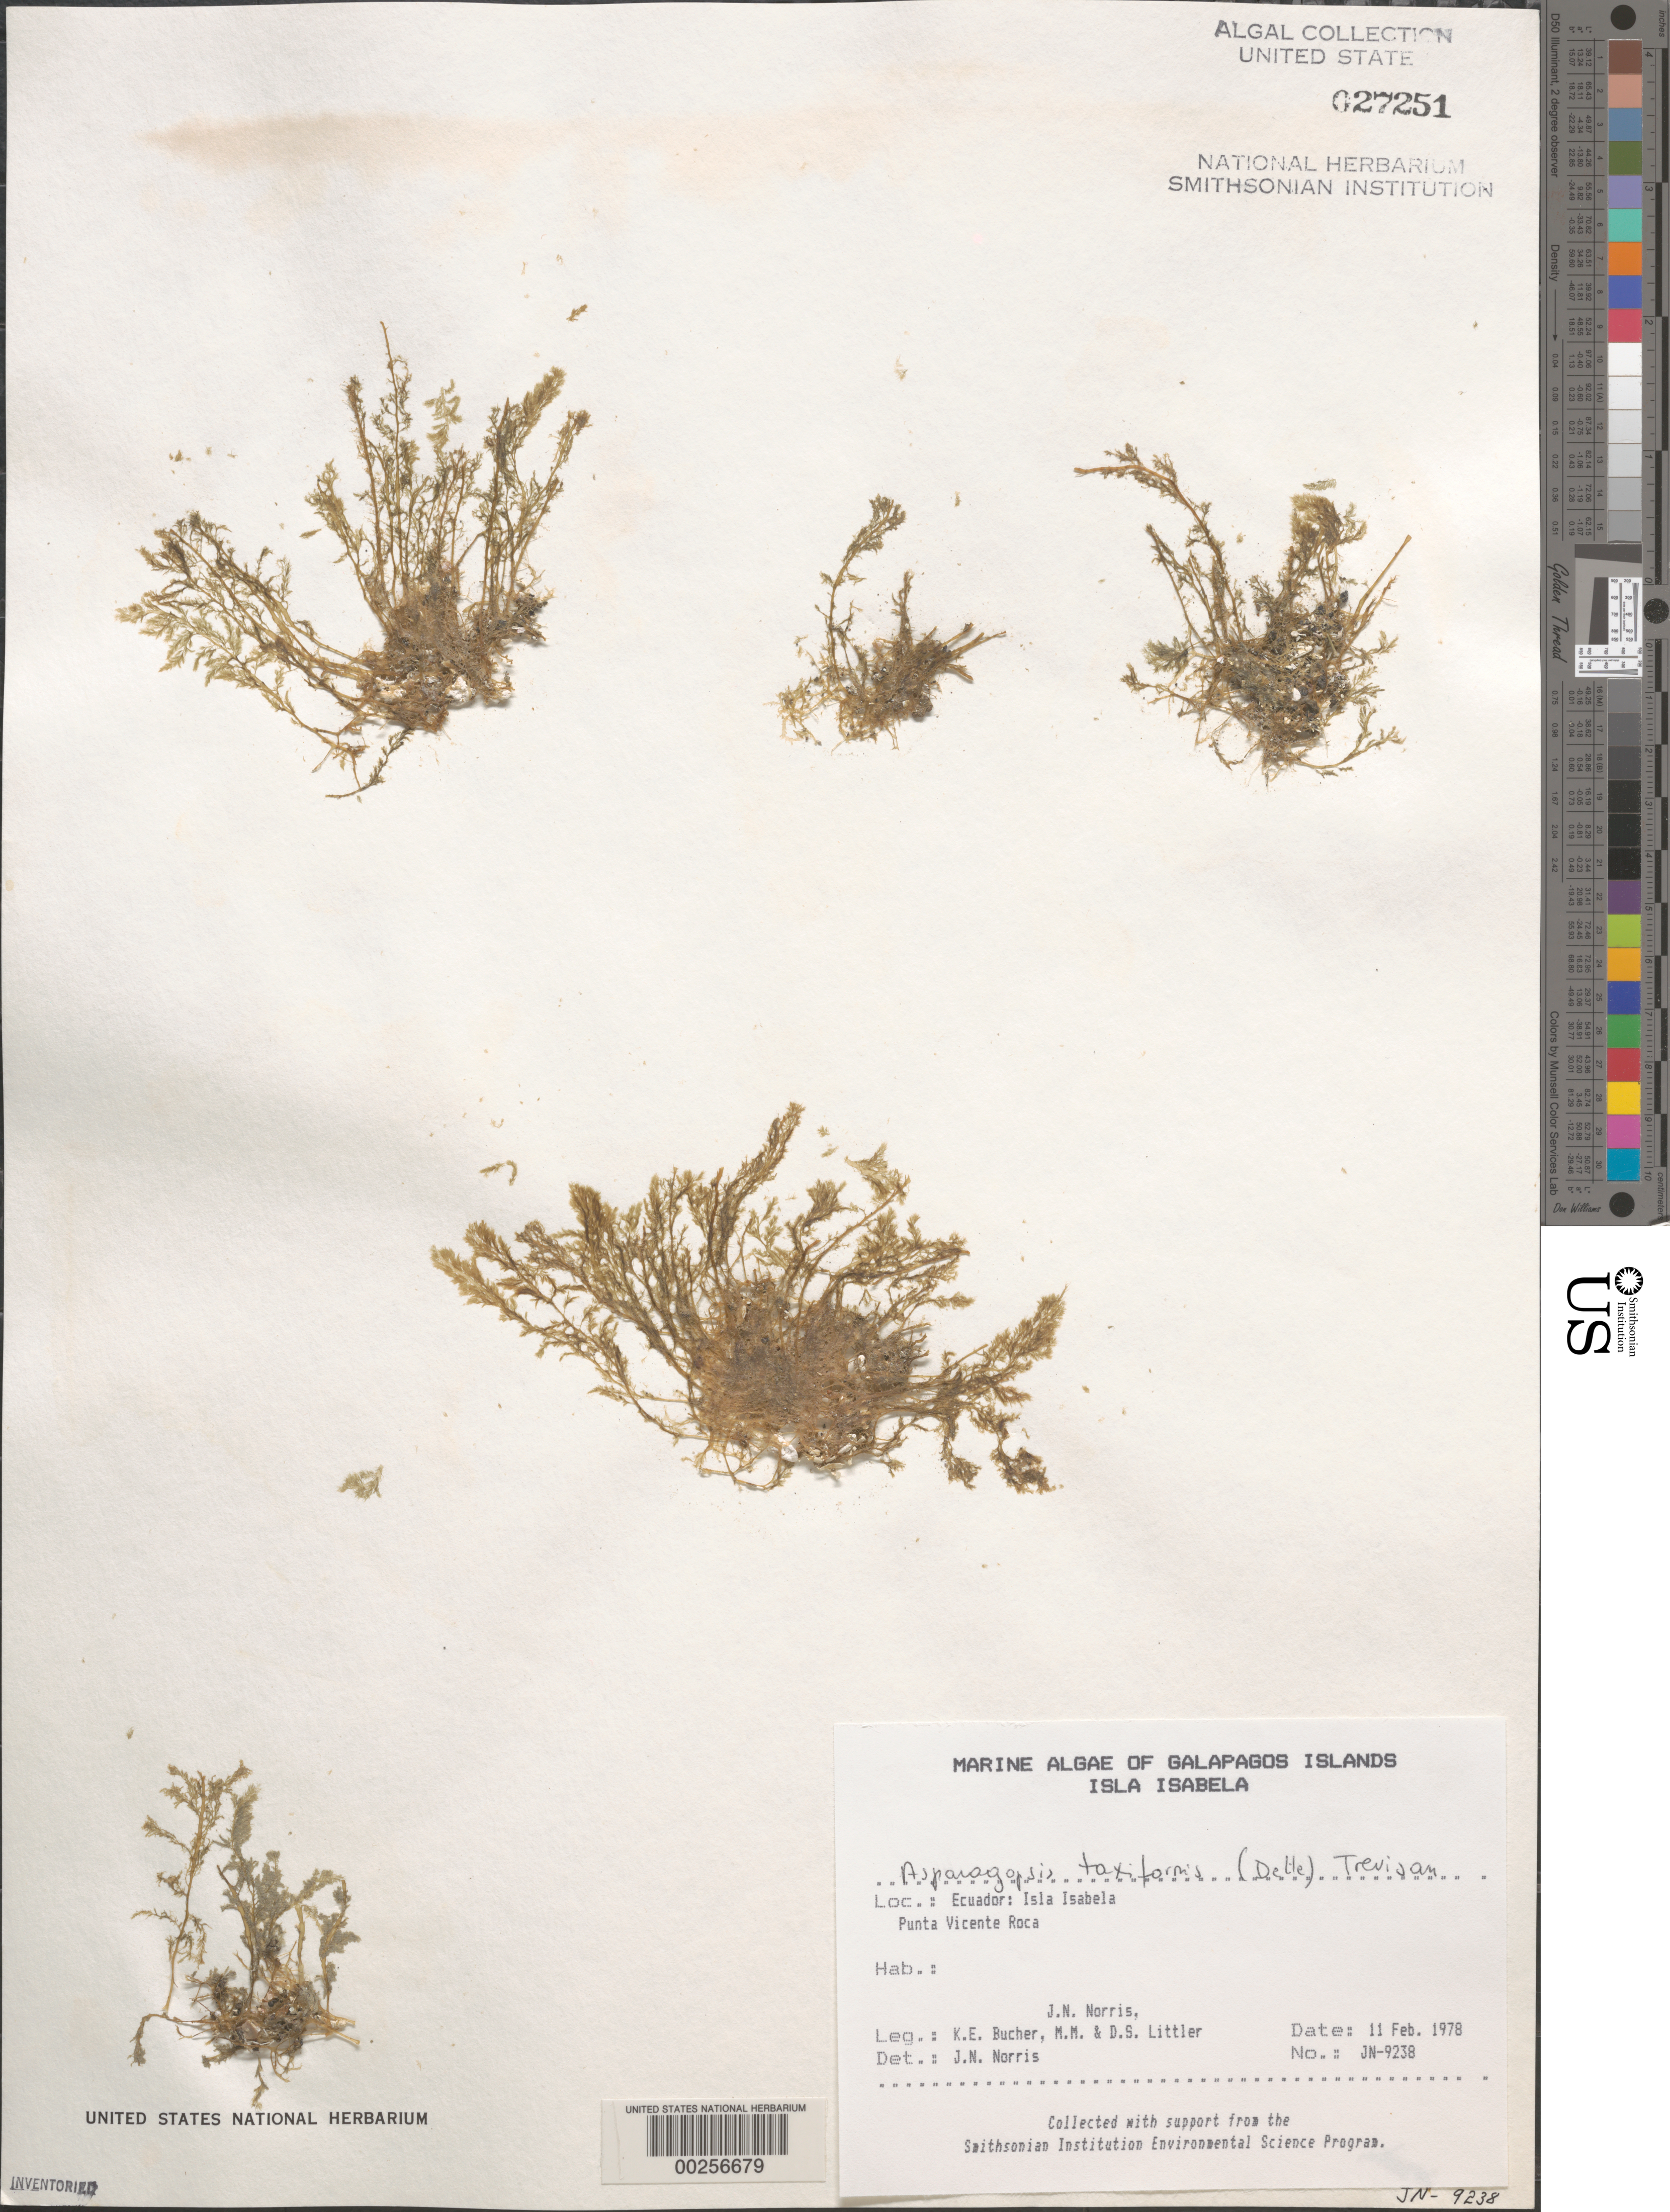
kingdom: Plantae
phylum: Rhodophyta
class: Florideophyceae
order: Bonnemaisoniales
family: Bonnemaisoniaceae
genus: Asparagopsis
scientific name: Asparagopsis taxiformis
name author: (Delile) Trevis.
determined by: Norris, James N.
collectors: J. N. Norris, K. E. Bucher, M. M. Littler & D. S. Littler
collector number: JN-9238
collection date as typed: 11 Feb 1978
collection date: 1978-02-11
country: Ecuador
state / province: Colón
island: Isabela [Albemarle]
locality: Punta Vicente Roca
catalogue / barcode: US 27251